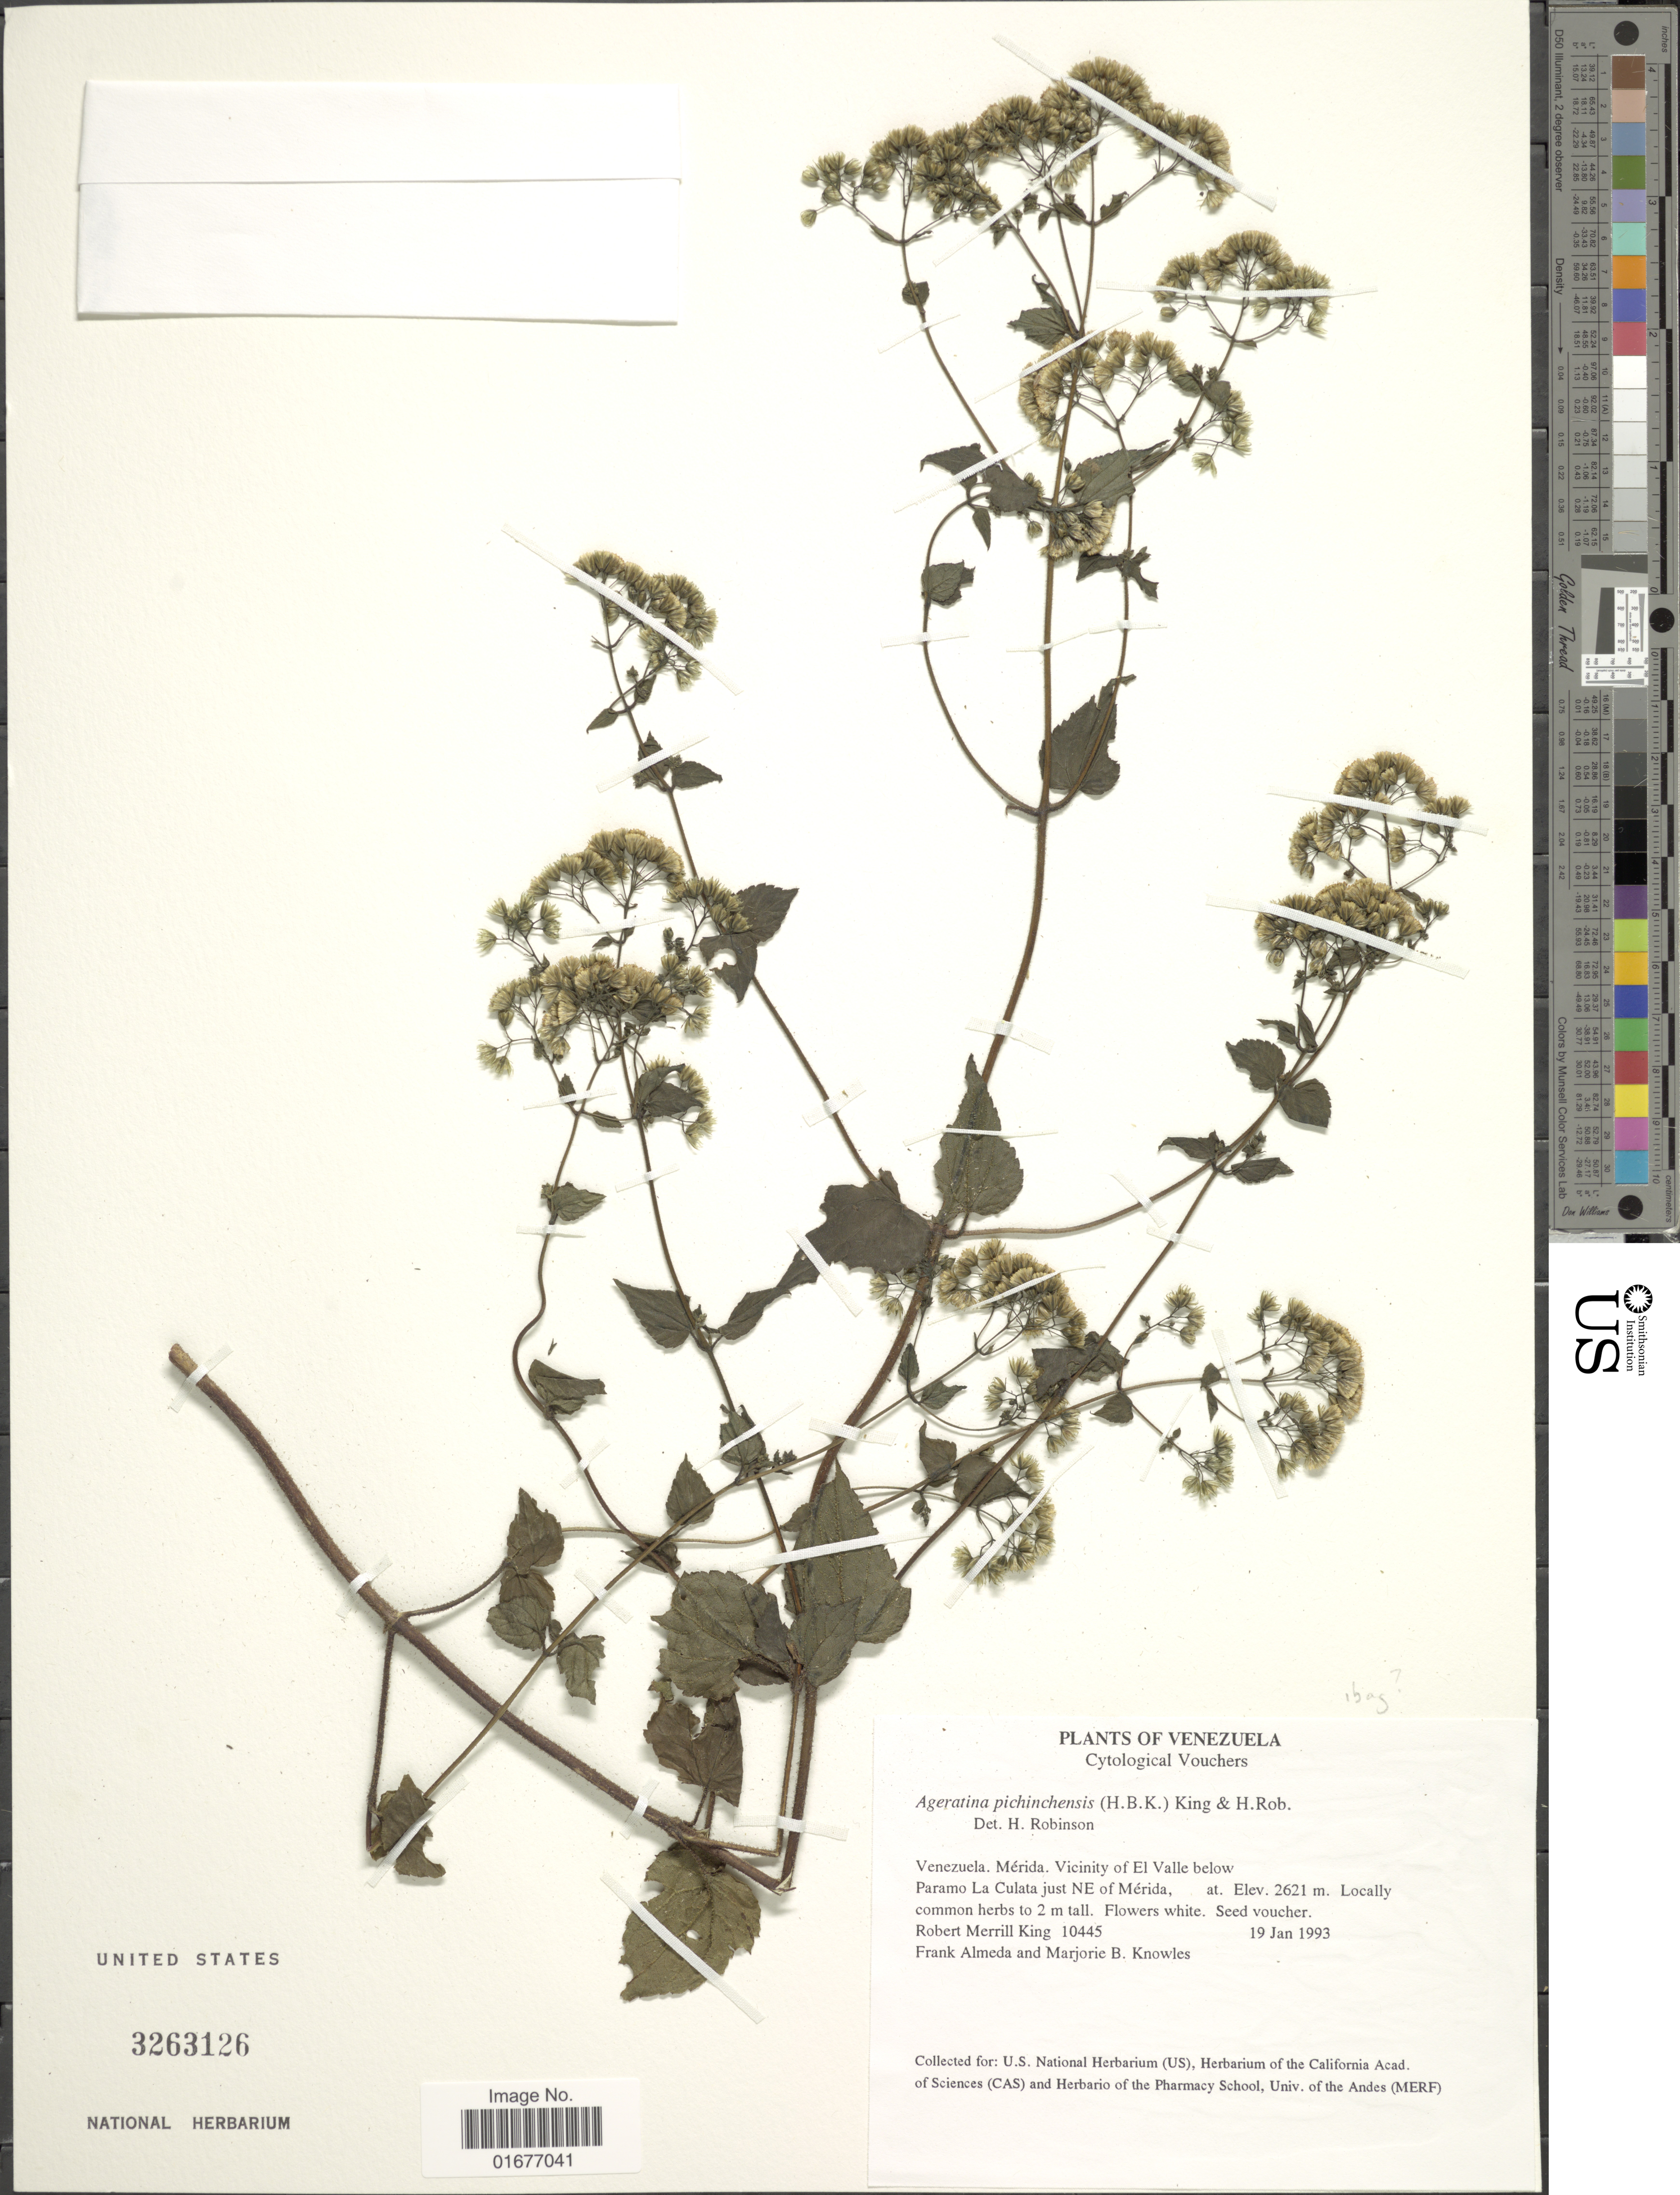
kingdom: Plantae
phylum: Tracheophyta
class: Magnoliopsida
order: Asterales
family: Asteraceae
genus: Ageratina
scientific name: Ageratina ibaguensis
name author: (Sch. Bip. ex Hieron.) R.M. King & H. Rob.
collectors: R. M. King, F. Almeda & M. B. Knowles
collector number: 10445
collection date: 1993-01-19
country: Venezuela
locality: Merida, Vicinity of El Valle below Paramo La Culata just NE of Merida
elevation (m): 2621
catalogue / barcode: US 3263126